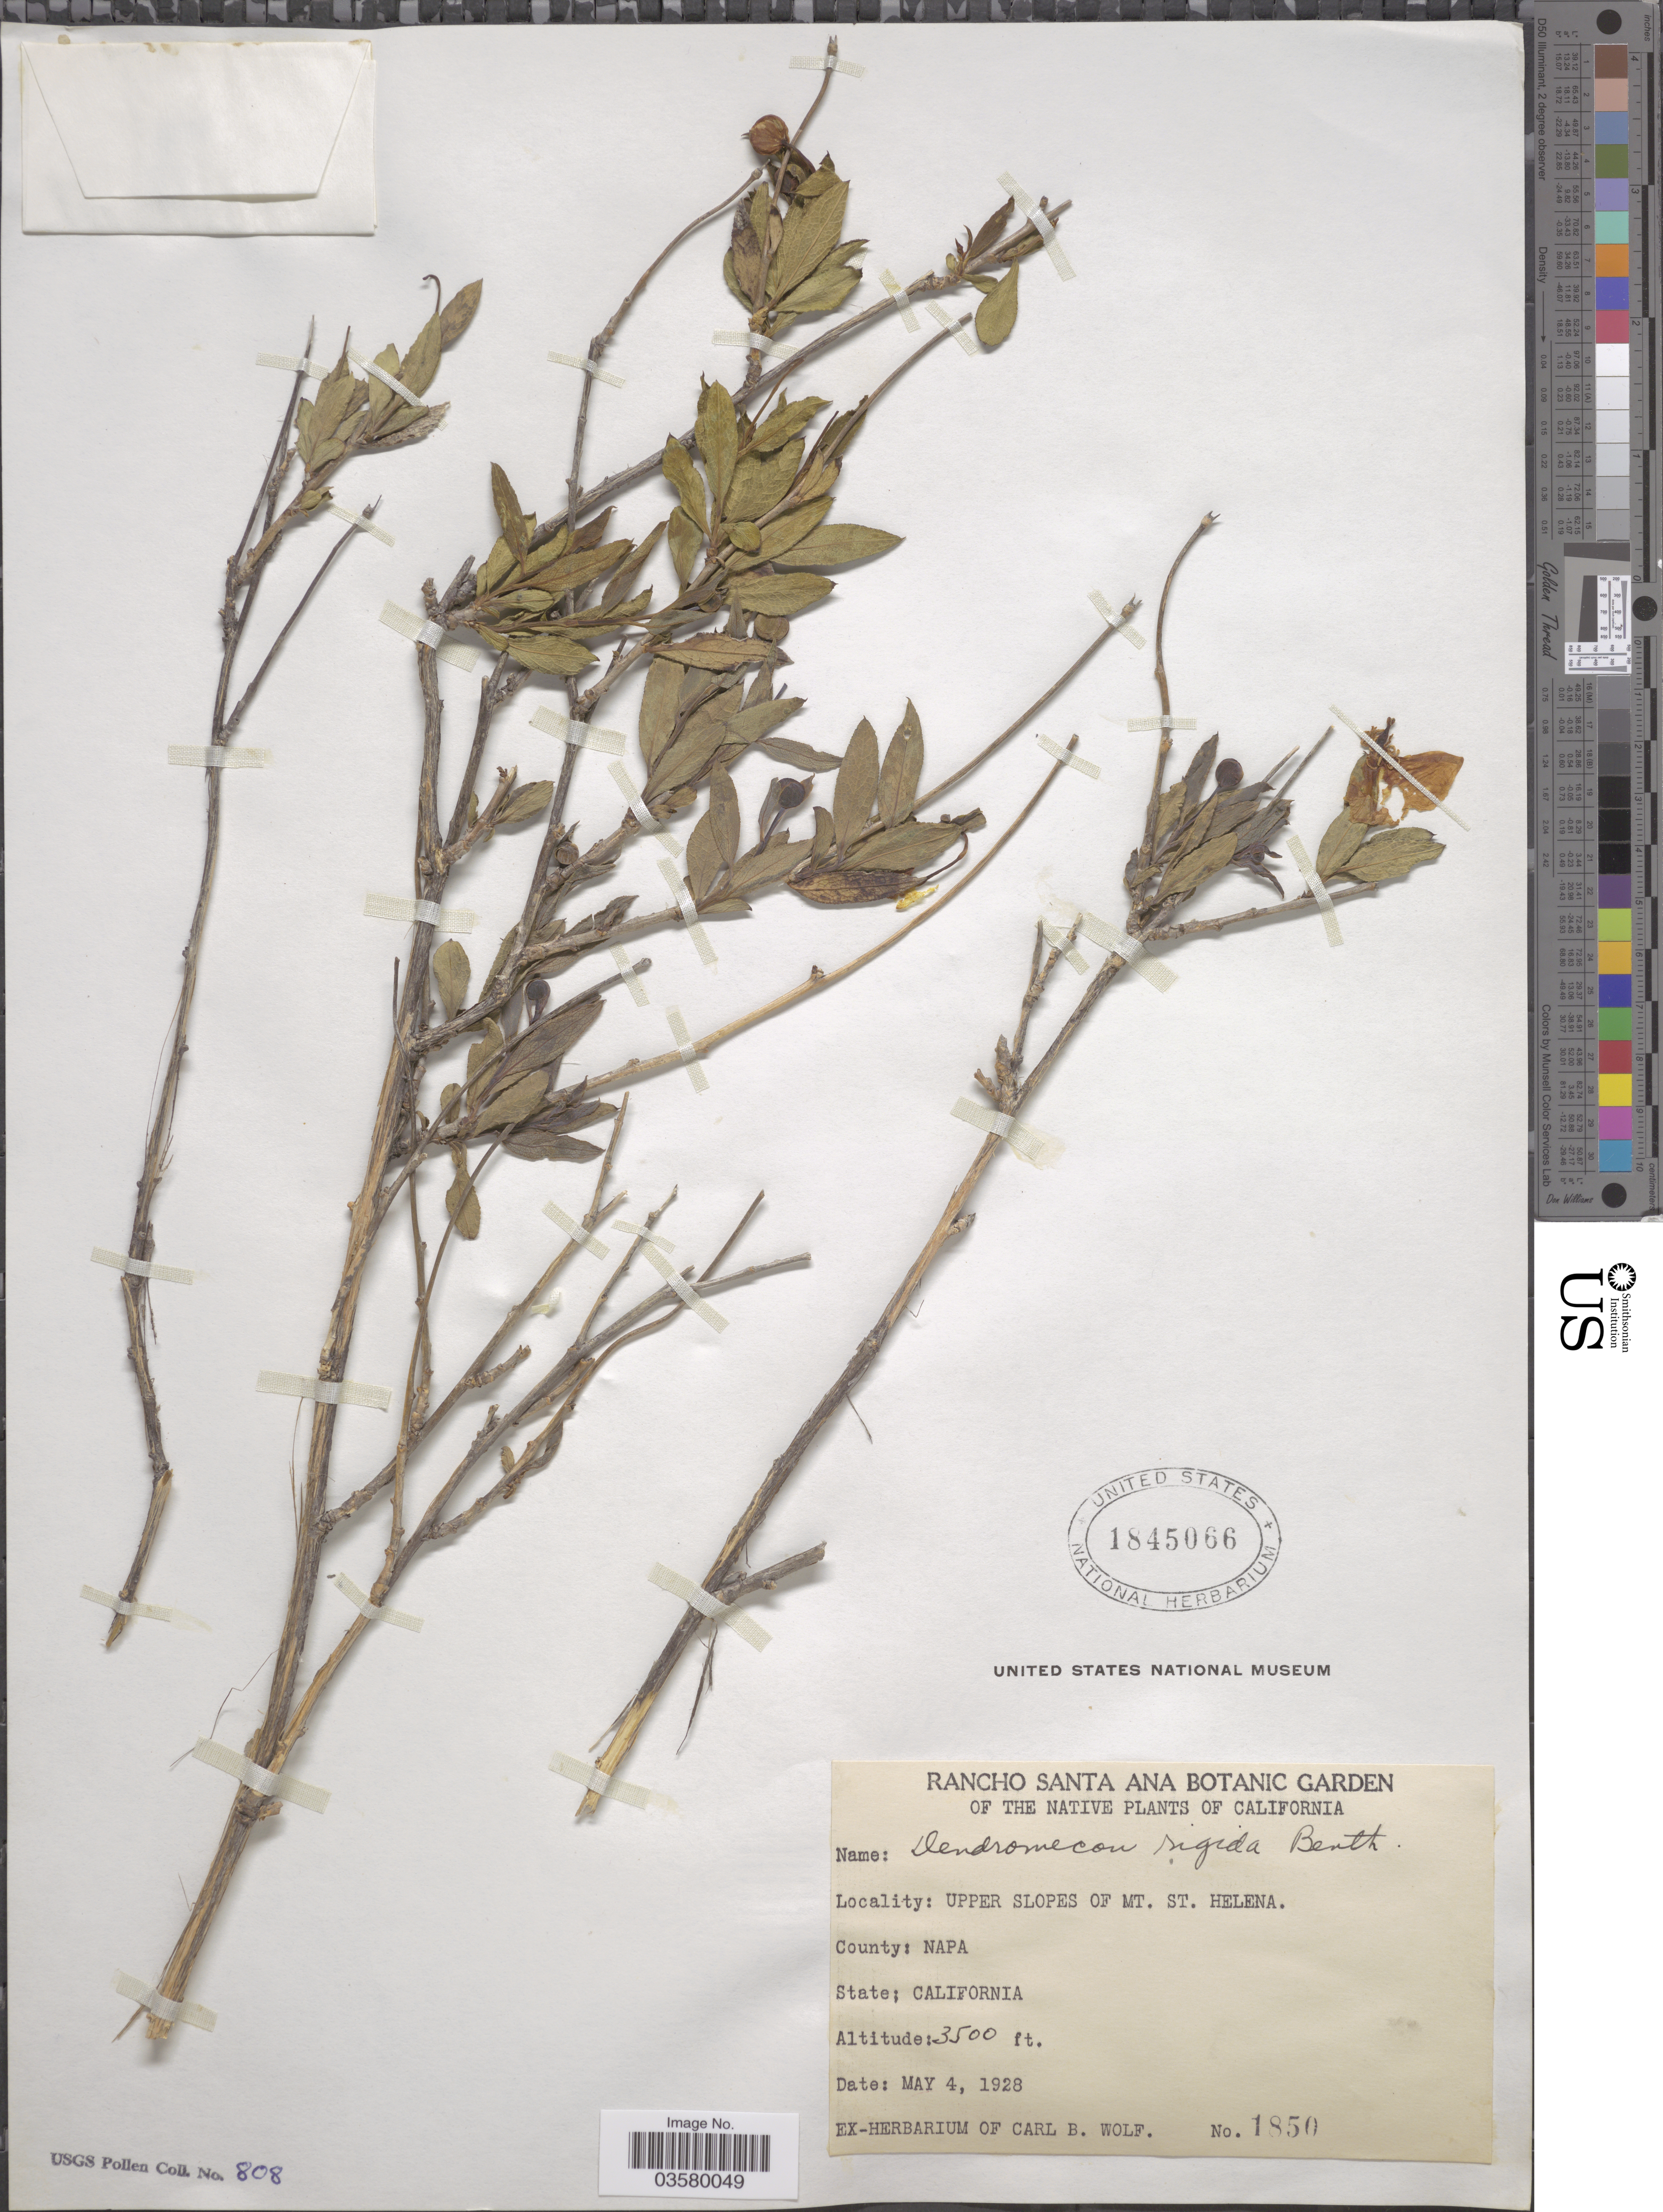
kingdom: Plantae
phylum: Tracheophyta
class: Magnoliopsida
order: Ranunculales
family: Papaveraceae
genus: Dendromecon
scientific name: Dendromecon rigida subsp. rigida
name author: Benth.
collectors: ex herb. Carl B. Wolf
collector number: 1850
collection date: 1928-05-04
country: United States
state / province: California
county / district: Napa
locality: Upper slopes of Mt. St. Helena. County: Napa.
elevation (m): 1067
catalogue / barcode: US 1845066